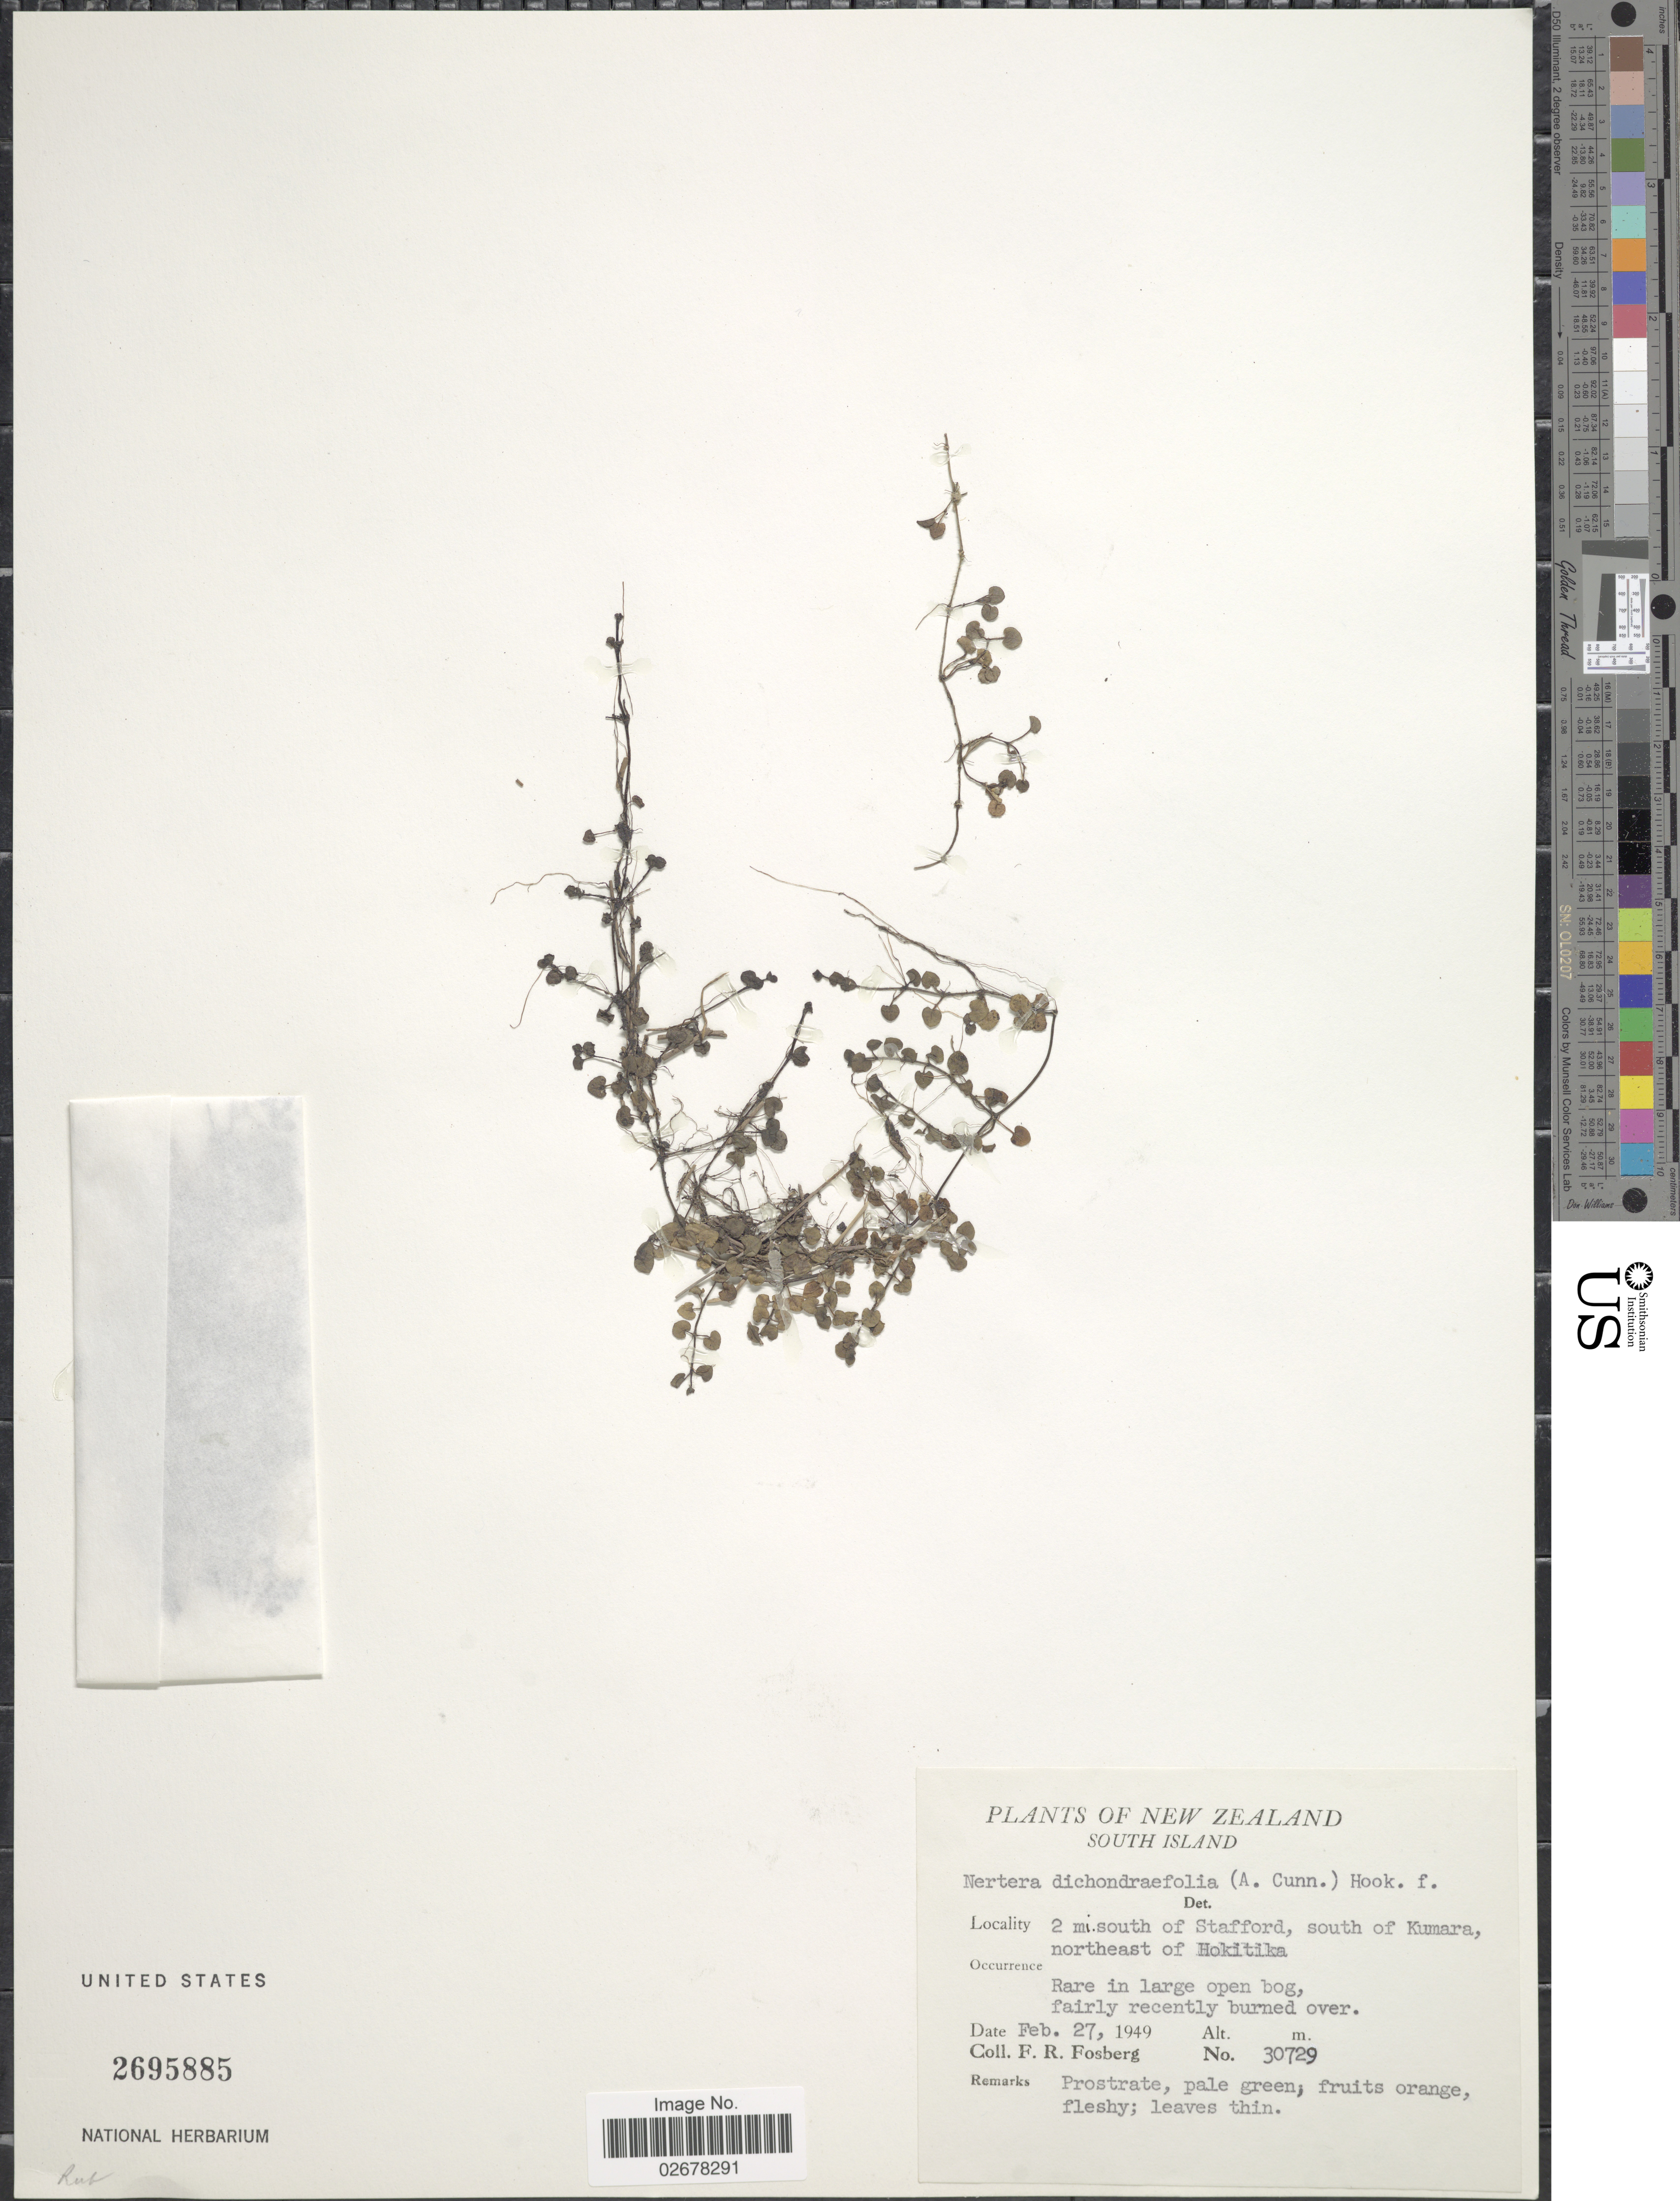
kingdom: Plantae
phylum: Tracheophyta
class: Magnoliopsida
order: Gentianales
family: Rubiaceae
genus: Nertera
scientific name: Nertera dichondrifolia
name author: Hook. f.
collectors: F. R. Fosberg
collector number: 30729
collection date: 1949-02-27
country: New Zealand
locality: South Island, 2 mi. south of Stafford, south of Kumara, northeast of Hokitika.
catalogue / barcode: US 2695885